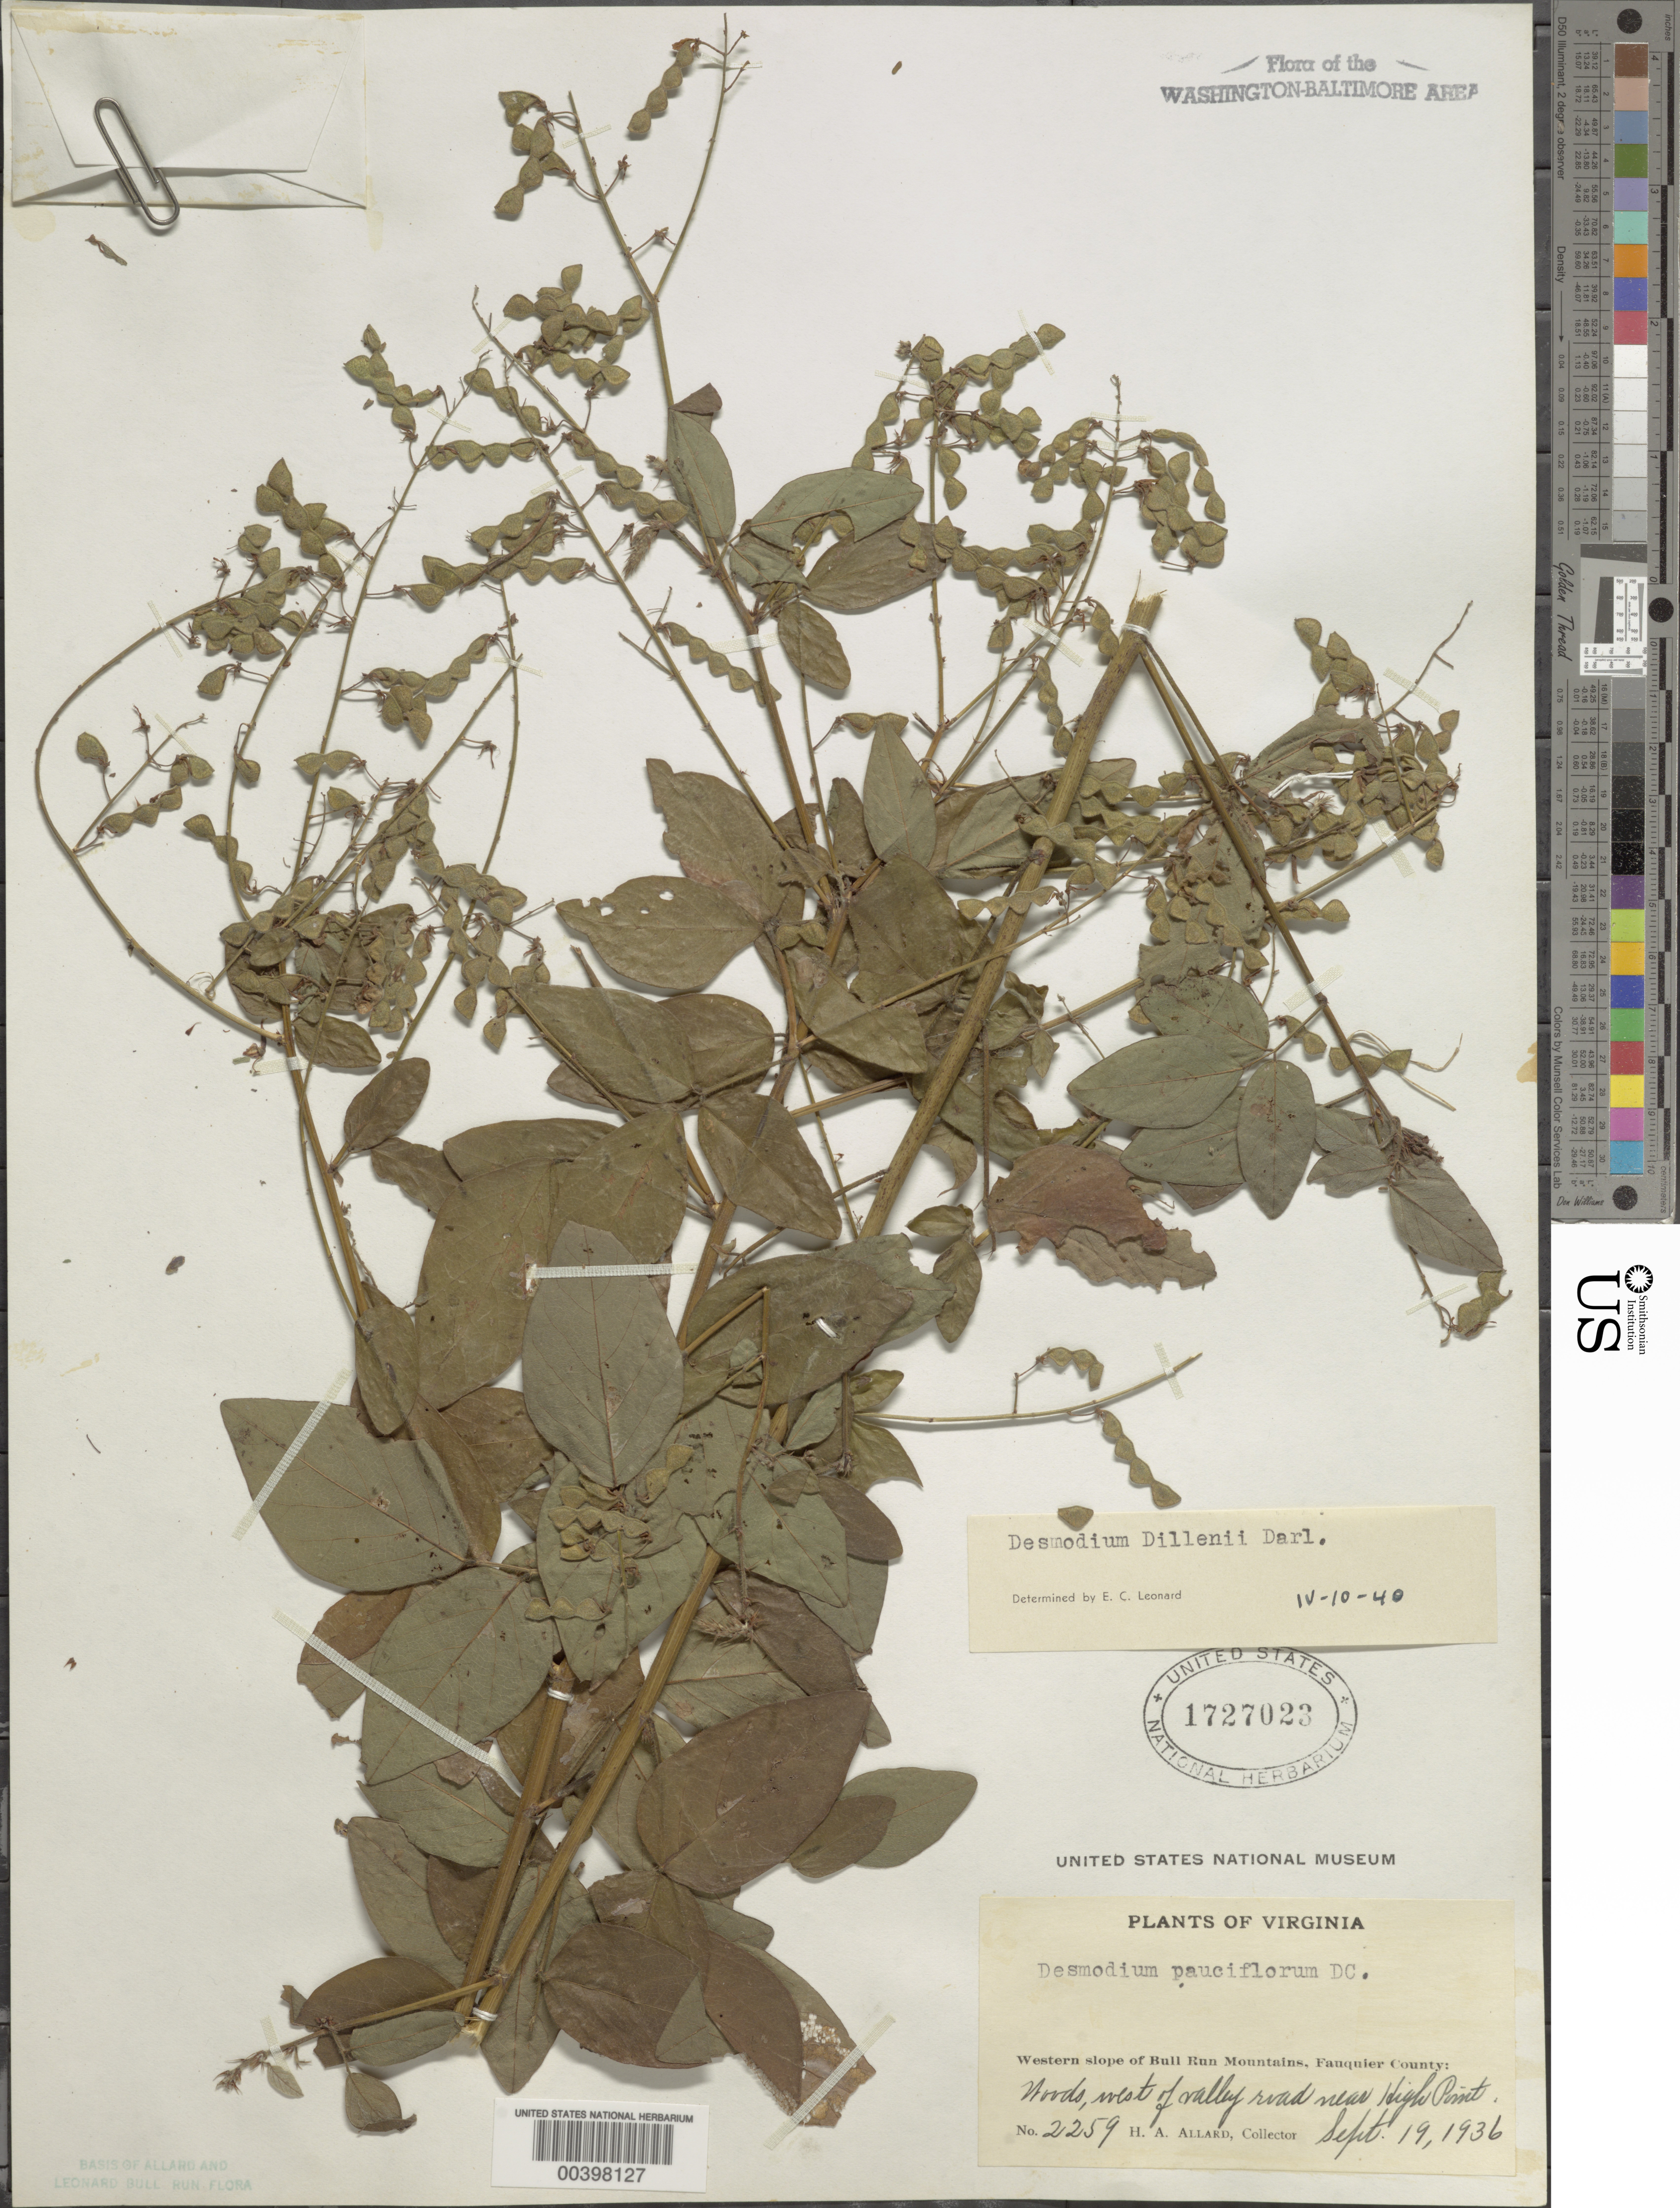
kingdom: Plantae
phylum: Tracheophyta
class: Magnoliopsida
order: Fabales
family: Fabaceae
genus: Desmodium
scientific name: Desmodium glabellum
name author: (Michx.) DC.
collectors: H. A. Allard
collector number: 2259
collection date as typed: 19 Sep 1936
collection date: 1936-09-19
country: United States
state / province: Virginia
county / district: Fauquier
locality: Near High Point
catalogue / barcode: US 1727023